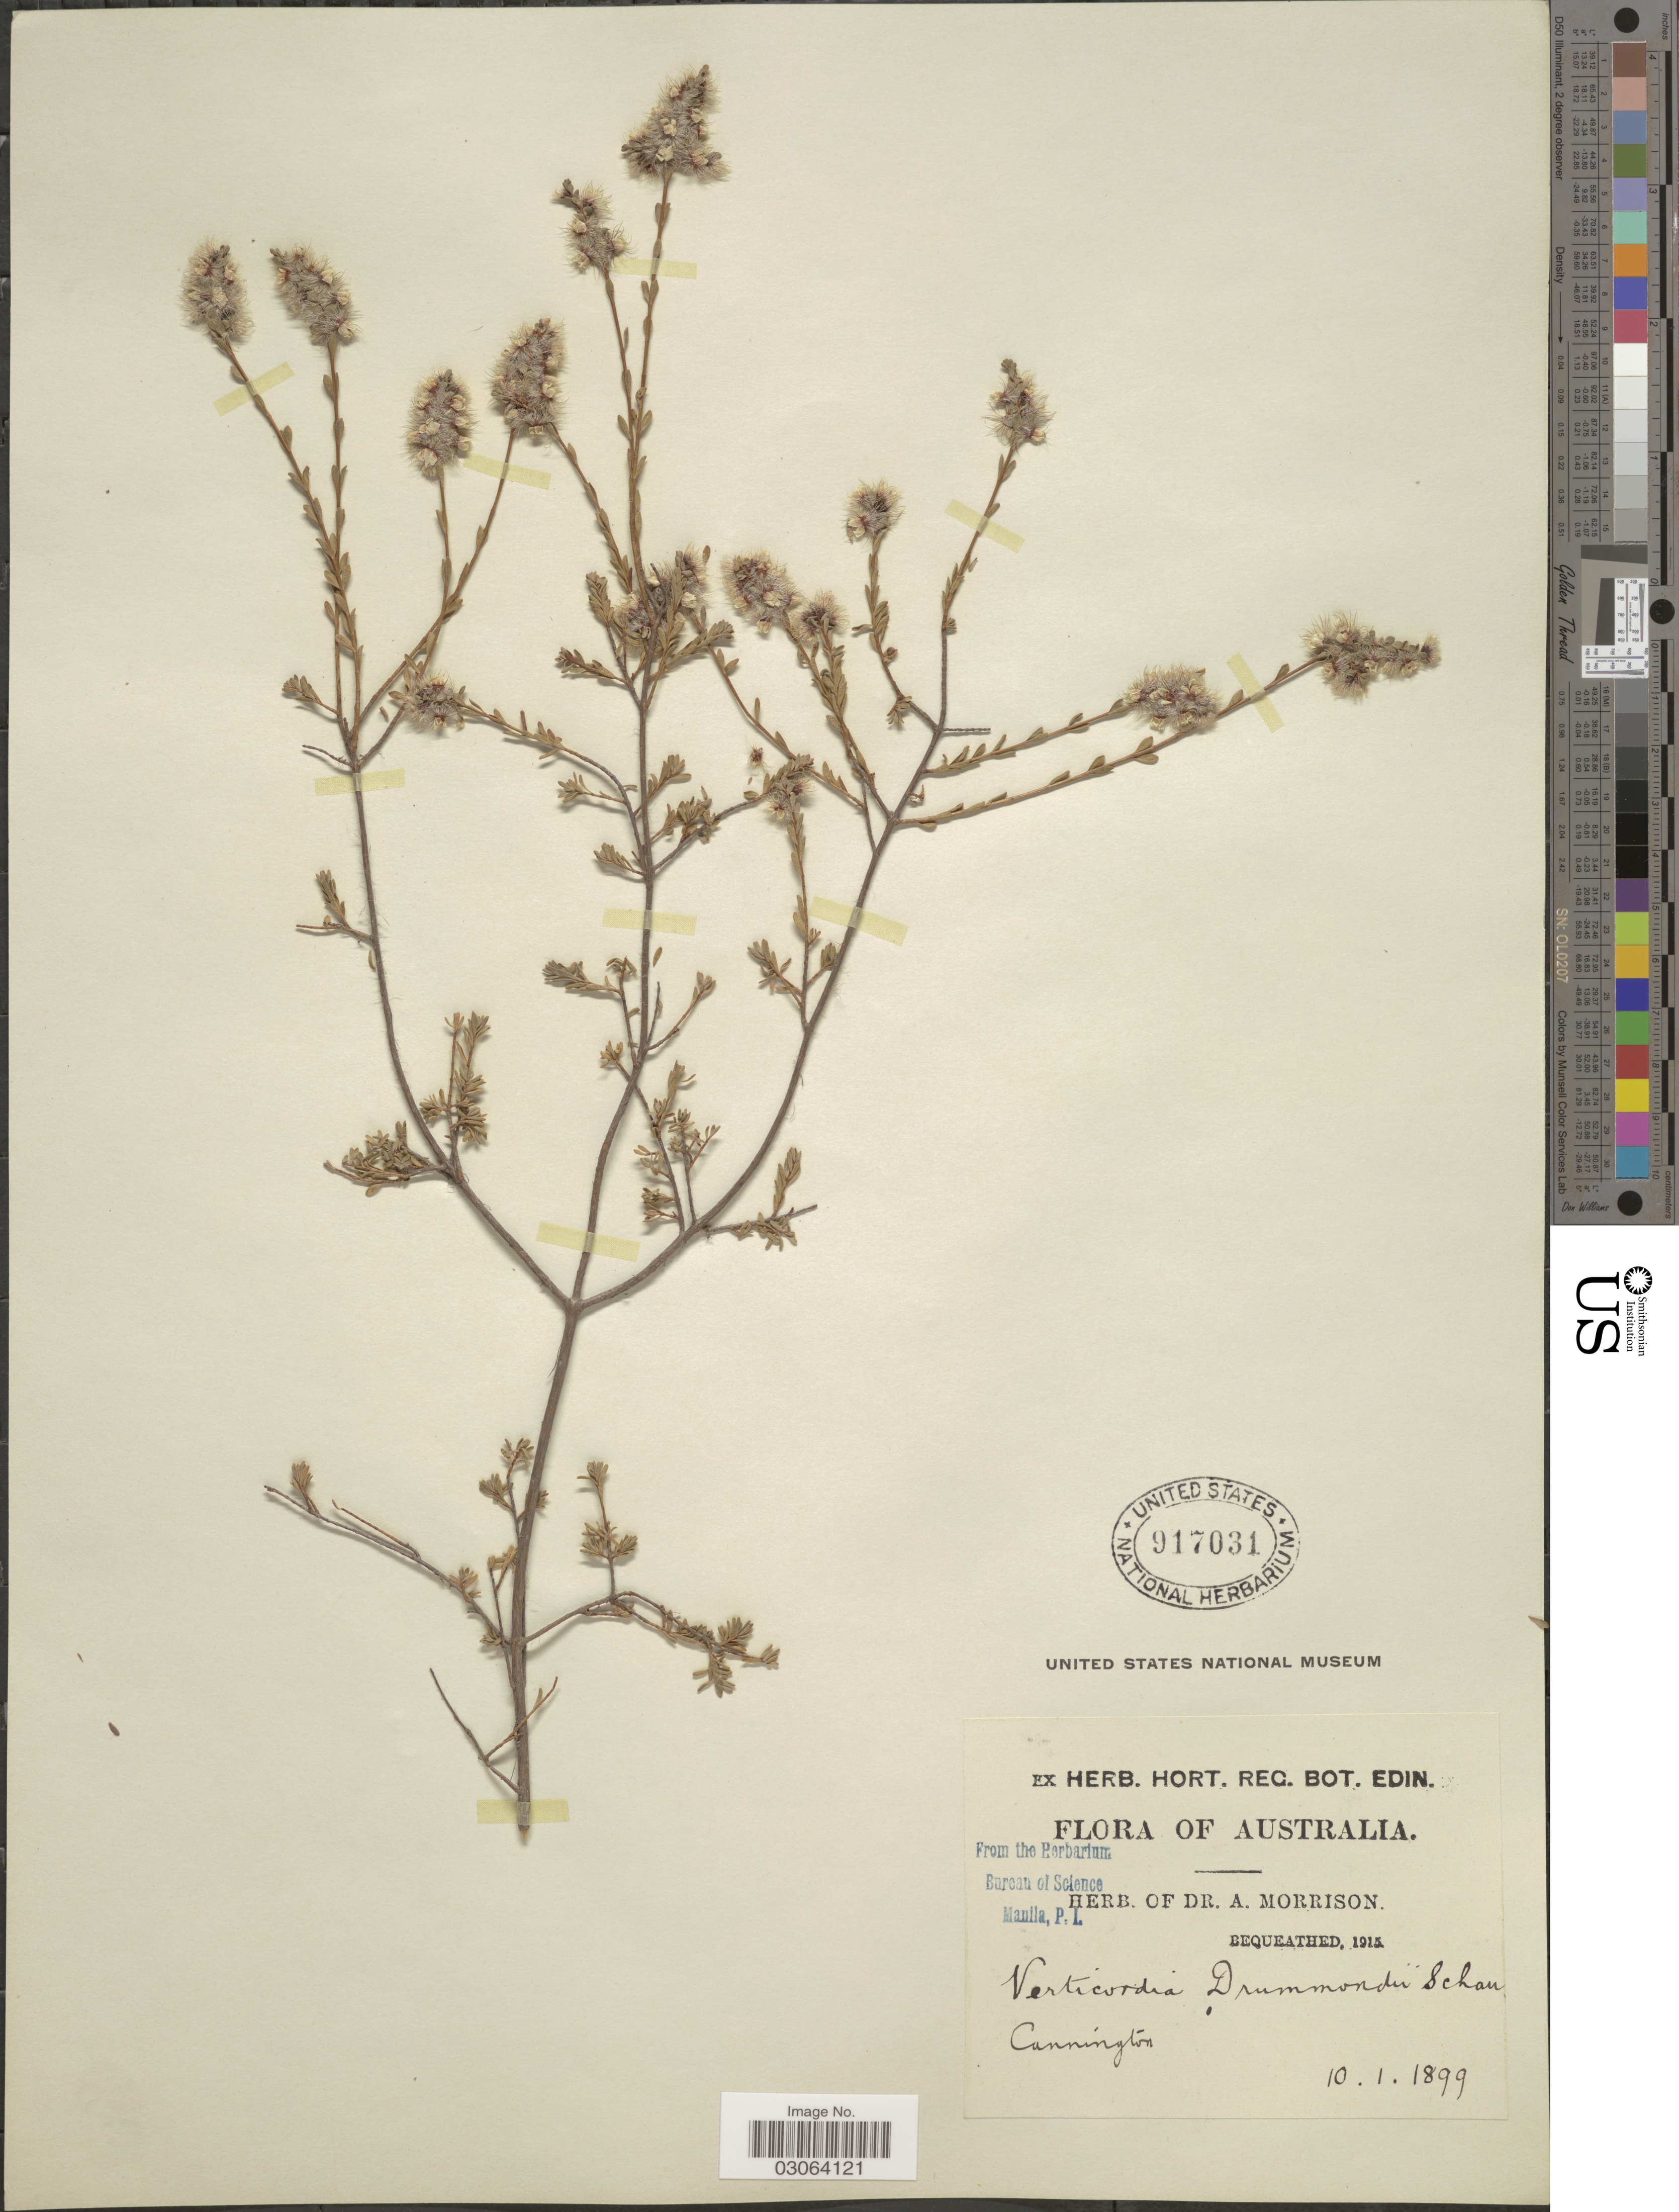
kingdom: Plantae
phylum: Tracheophyta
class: Magnoliopsida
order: Myrtales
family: Myrtaceae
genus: Verticordia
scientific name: Verticordia drummondii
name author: Schauer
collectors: ex herb. Dr. A. Morrison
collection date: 1899-01-10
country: Australia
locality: Cannington.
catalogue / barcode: US 917031